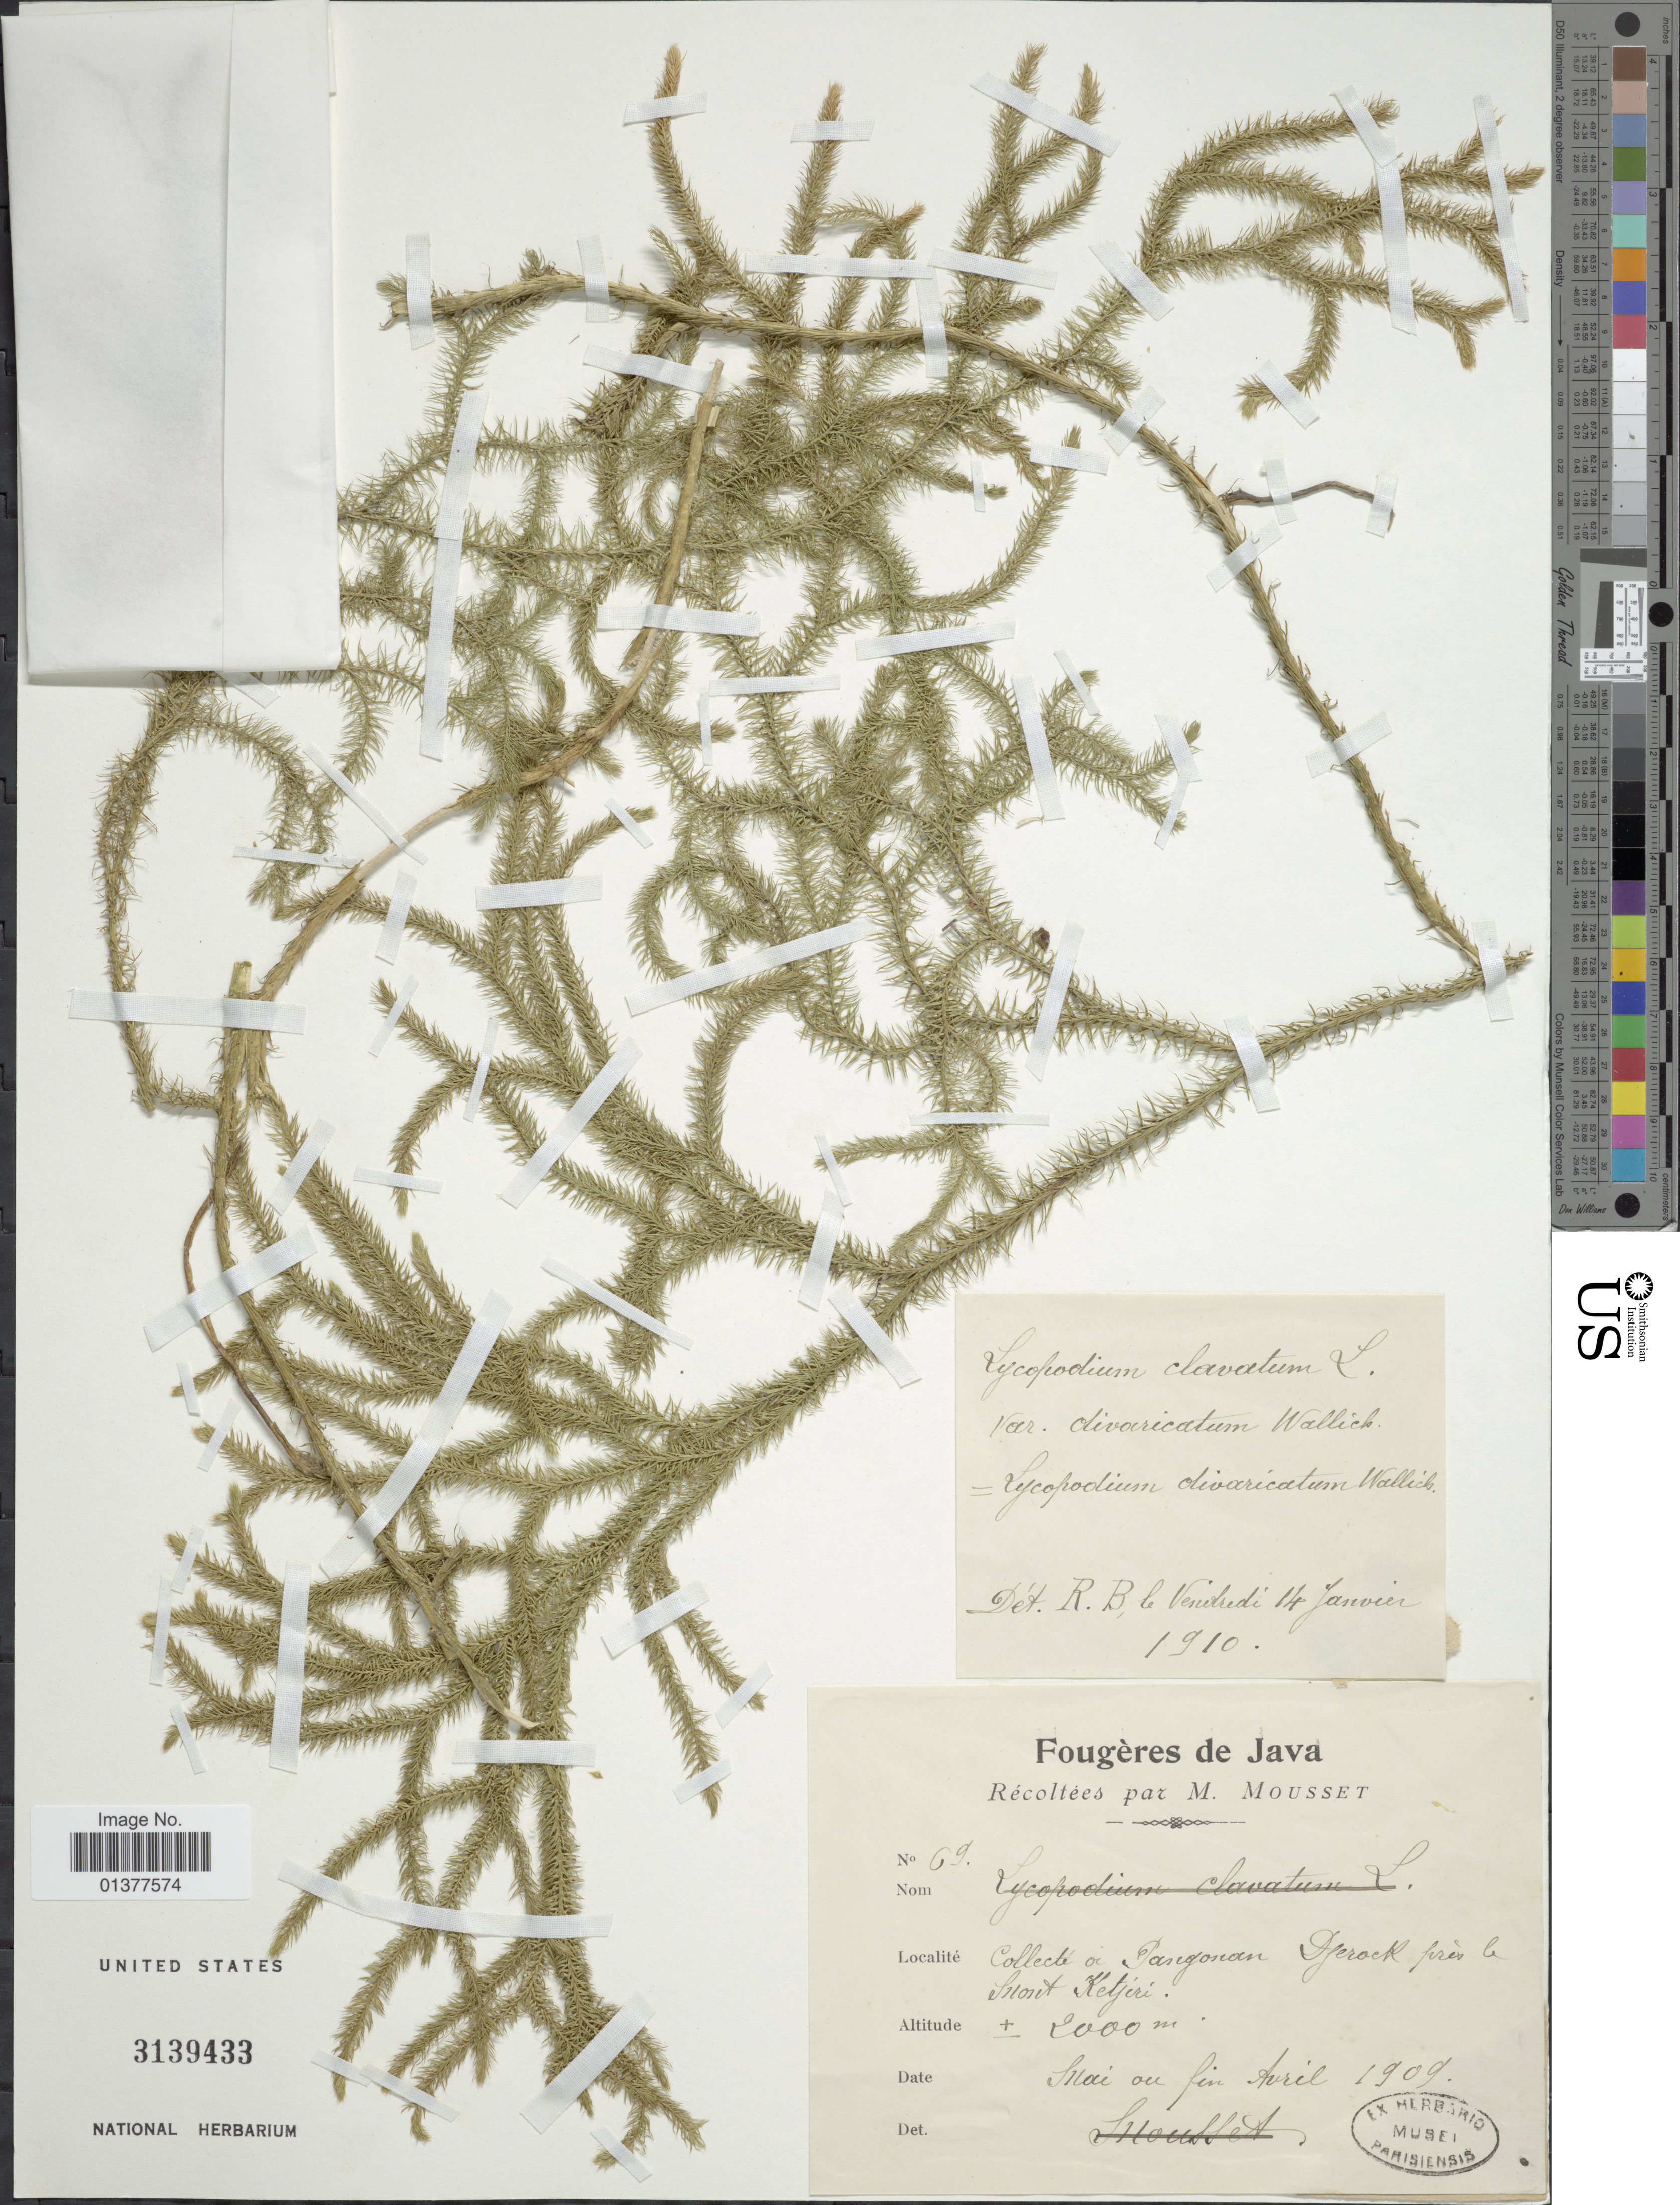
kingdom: Plantae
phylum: Tracheophyta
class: Lycopodiopsida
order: Lycopodiales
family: Lycopodiaceae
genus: Palhinhaea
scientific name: Palhinhaea cernua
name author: (L.) Vasc. & Franco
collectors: M. Mousset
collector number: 69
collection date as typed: Mai ou fin Avril 1909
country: Indonesia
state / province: Java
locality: Oi Pangonan Djerock pres le Mont Ketjiri [interpreted]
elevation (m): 2000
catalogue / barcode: US 3139433